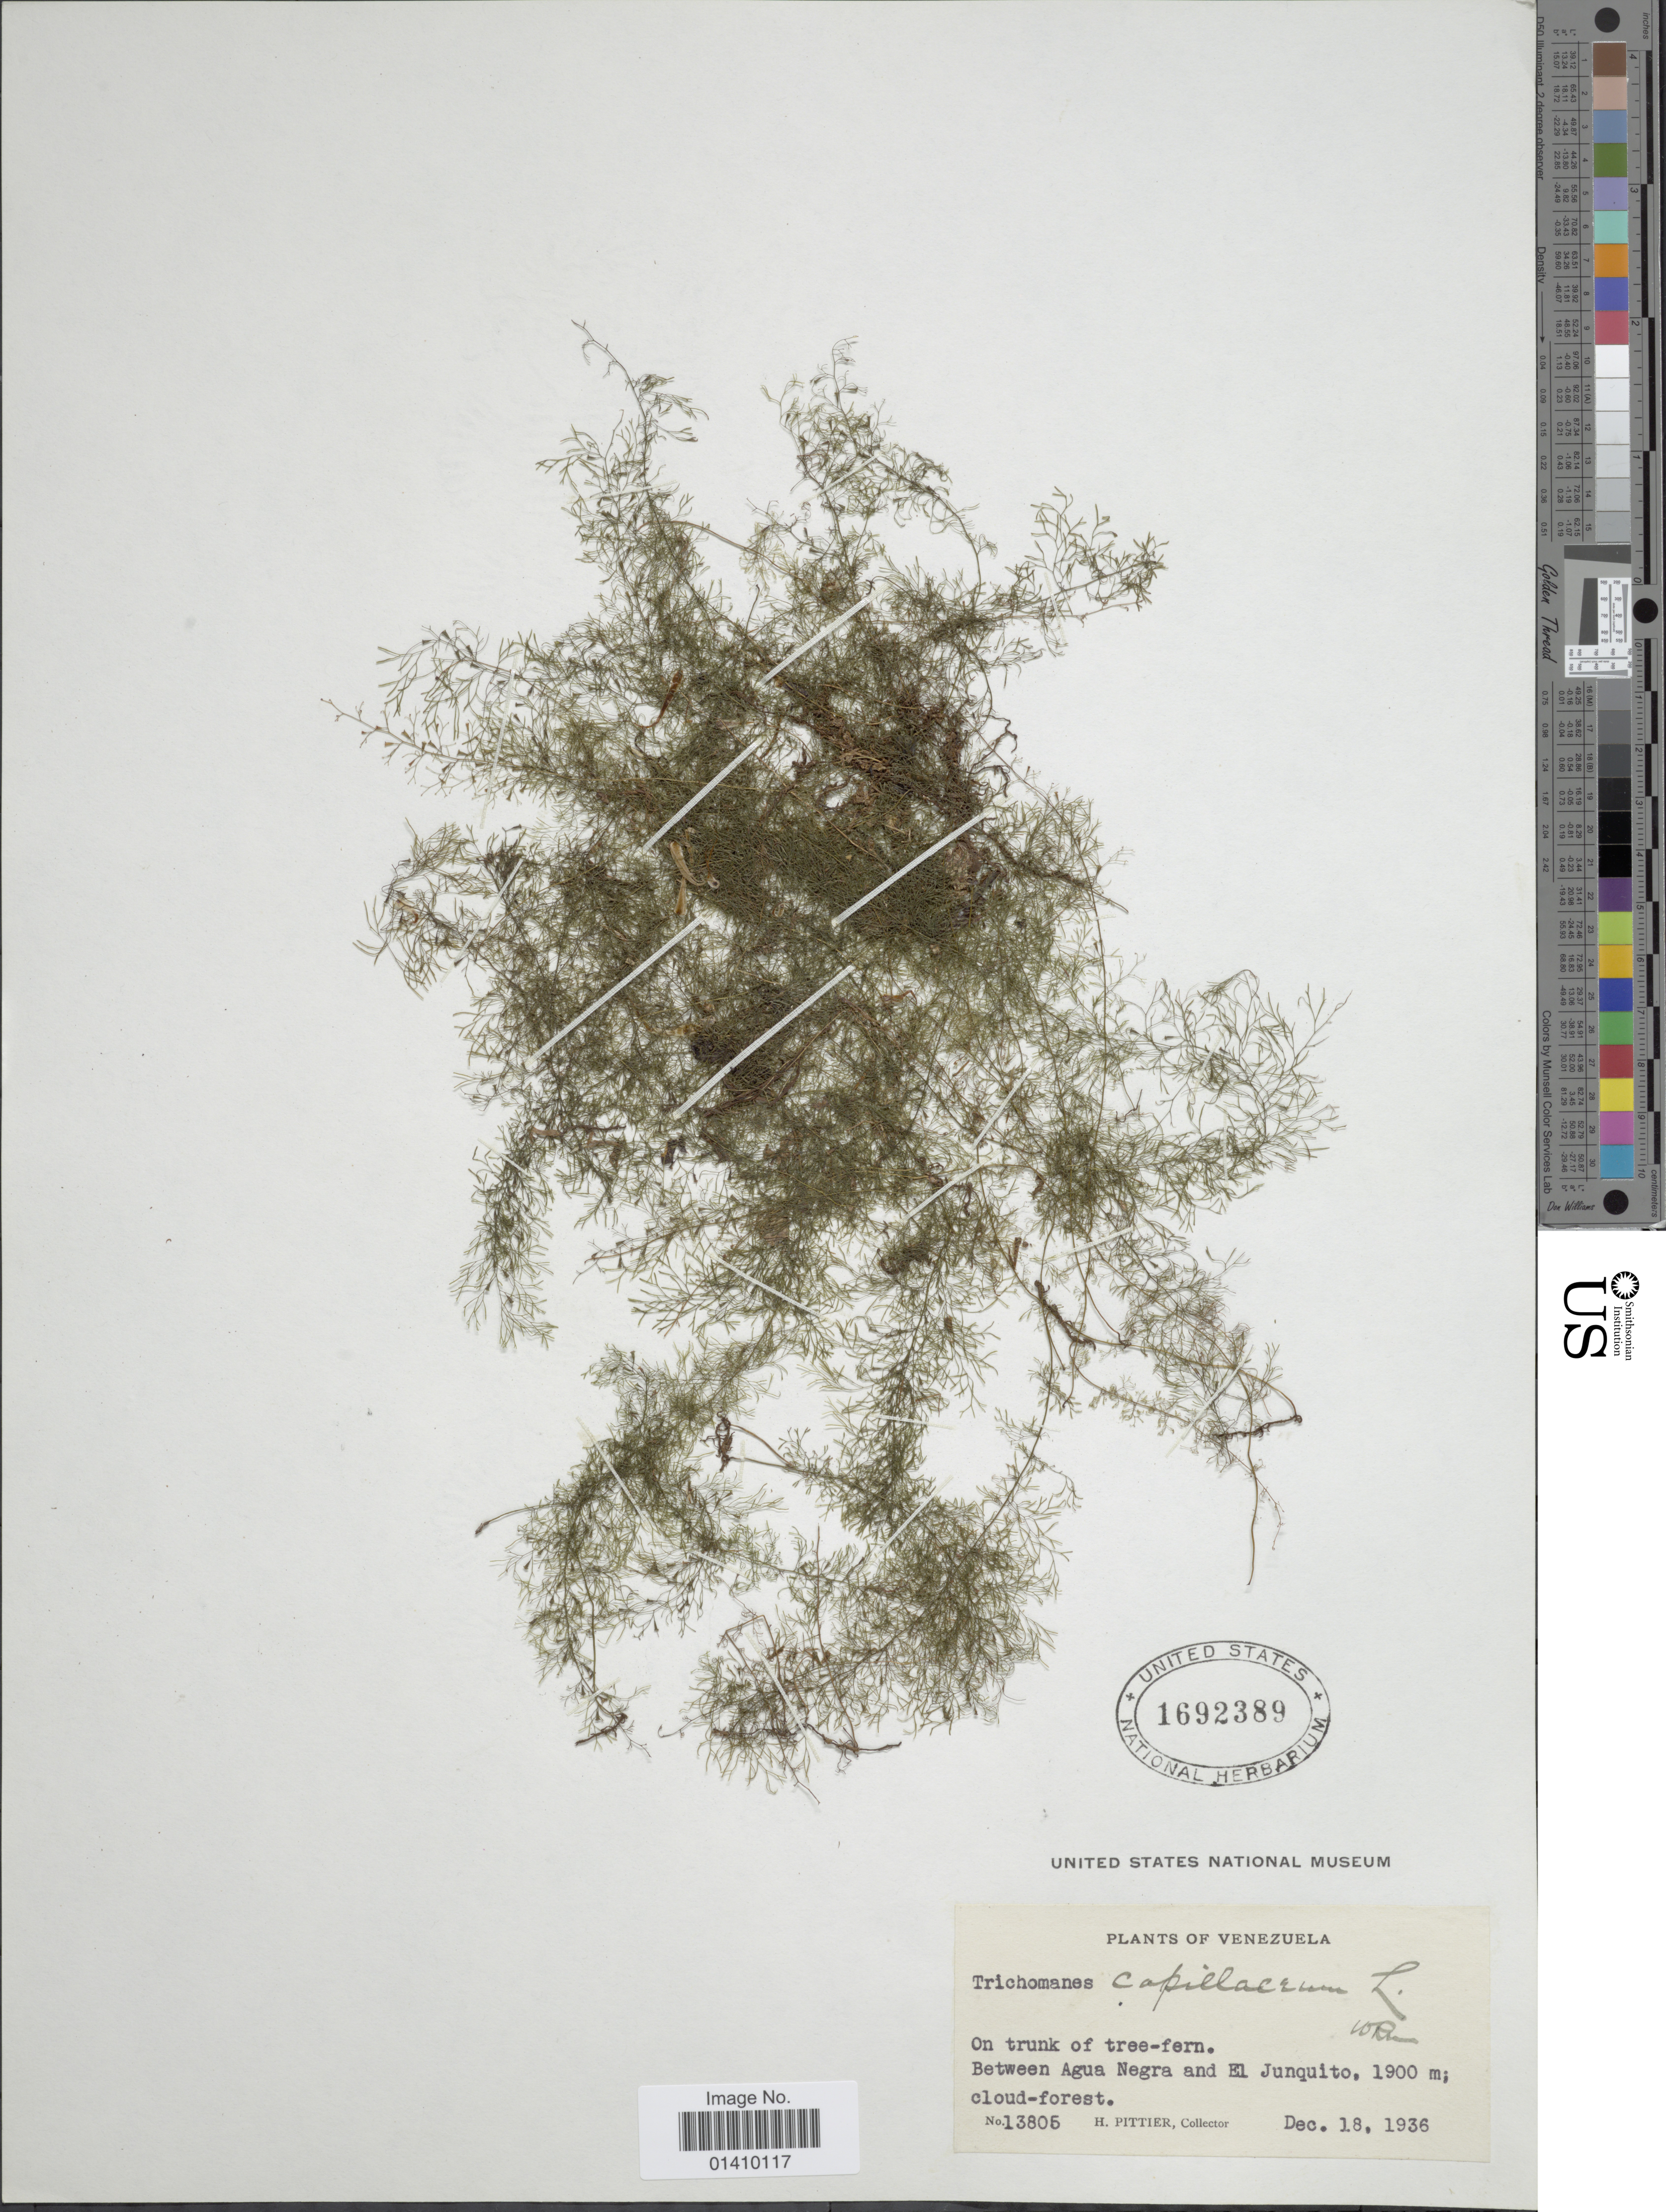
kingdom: Plantae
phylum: Tracheophyta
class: Polypodiopsida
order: Hymenophyllales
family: Hymenophyllaceae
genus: Polyphlebium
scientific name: Polyphlebium capillaceum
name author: (L.) Ebihara & Dubuisson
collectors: H. F. Pittier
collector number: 13805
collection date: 1936-12-18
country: Venezuela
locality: Between Agua Negra and El Junquito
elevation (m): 1900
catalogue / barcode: US 1692389